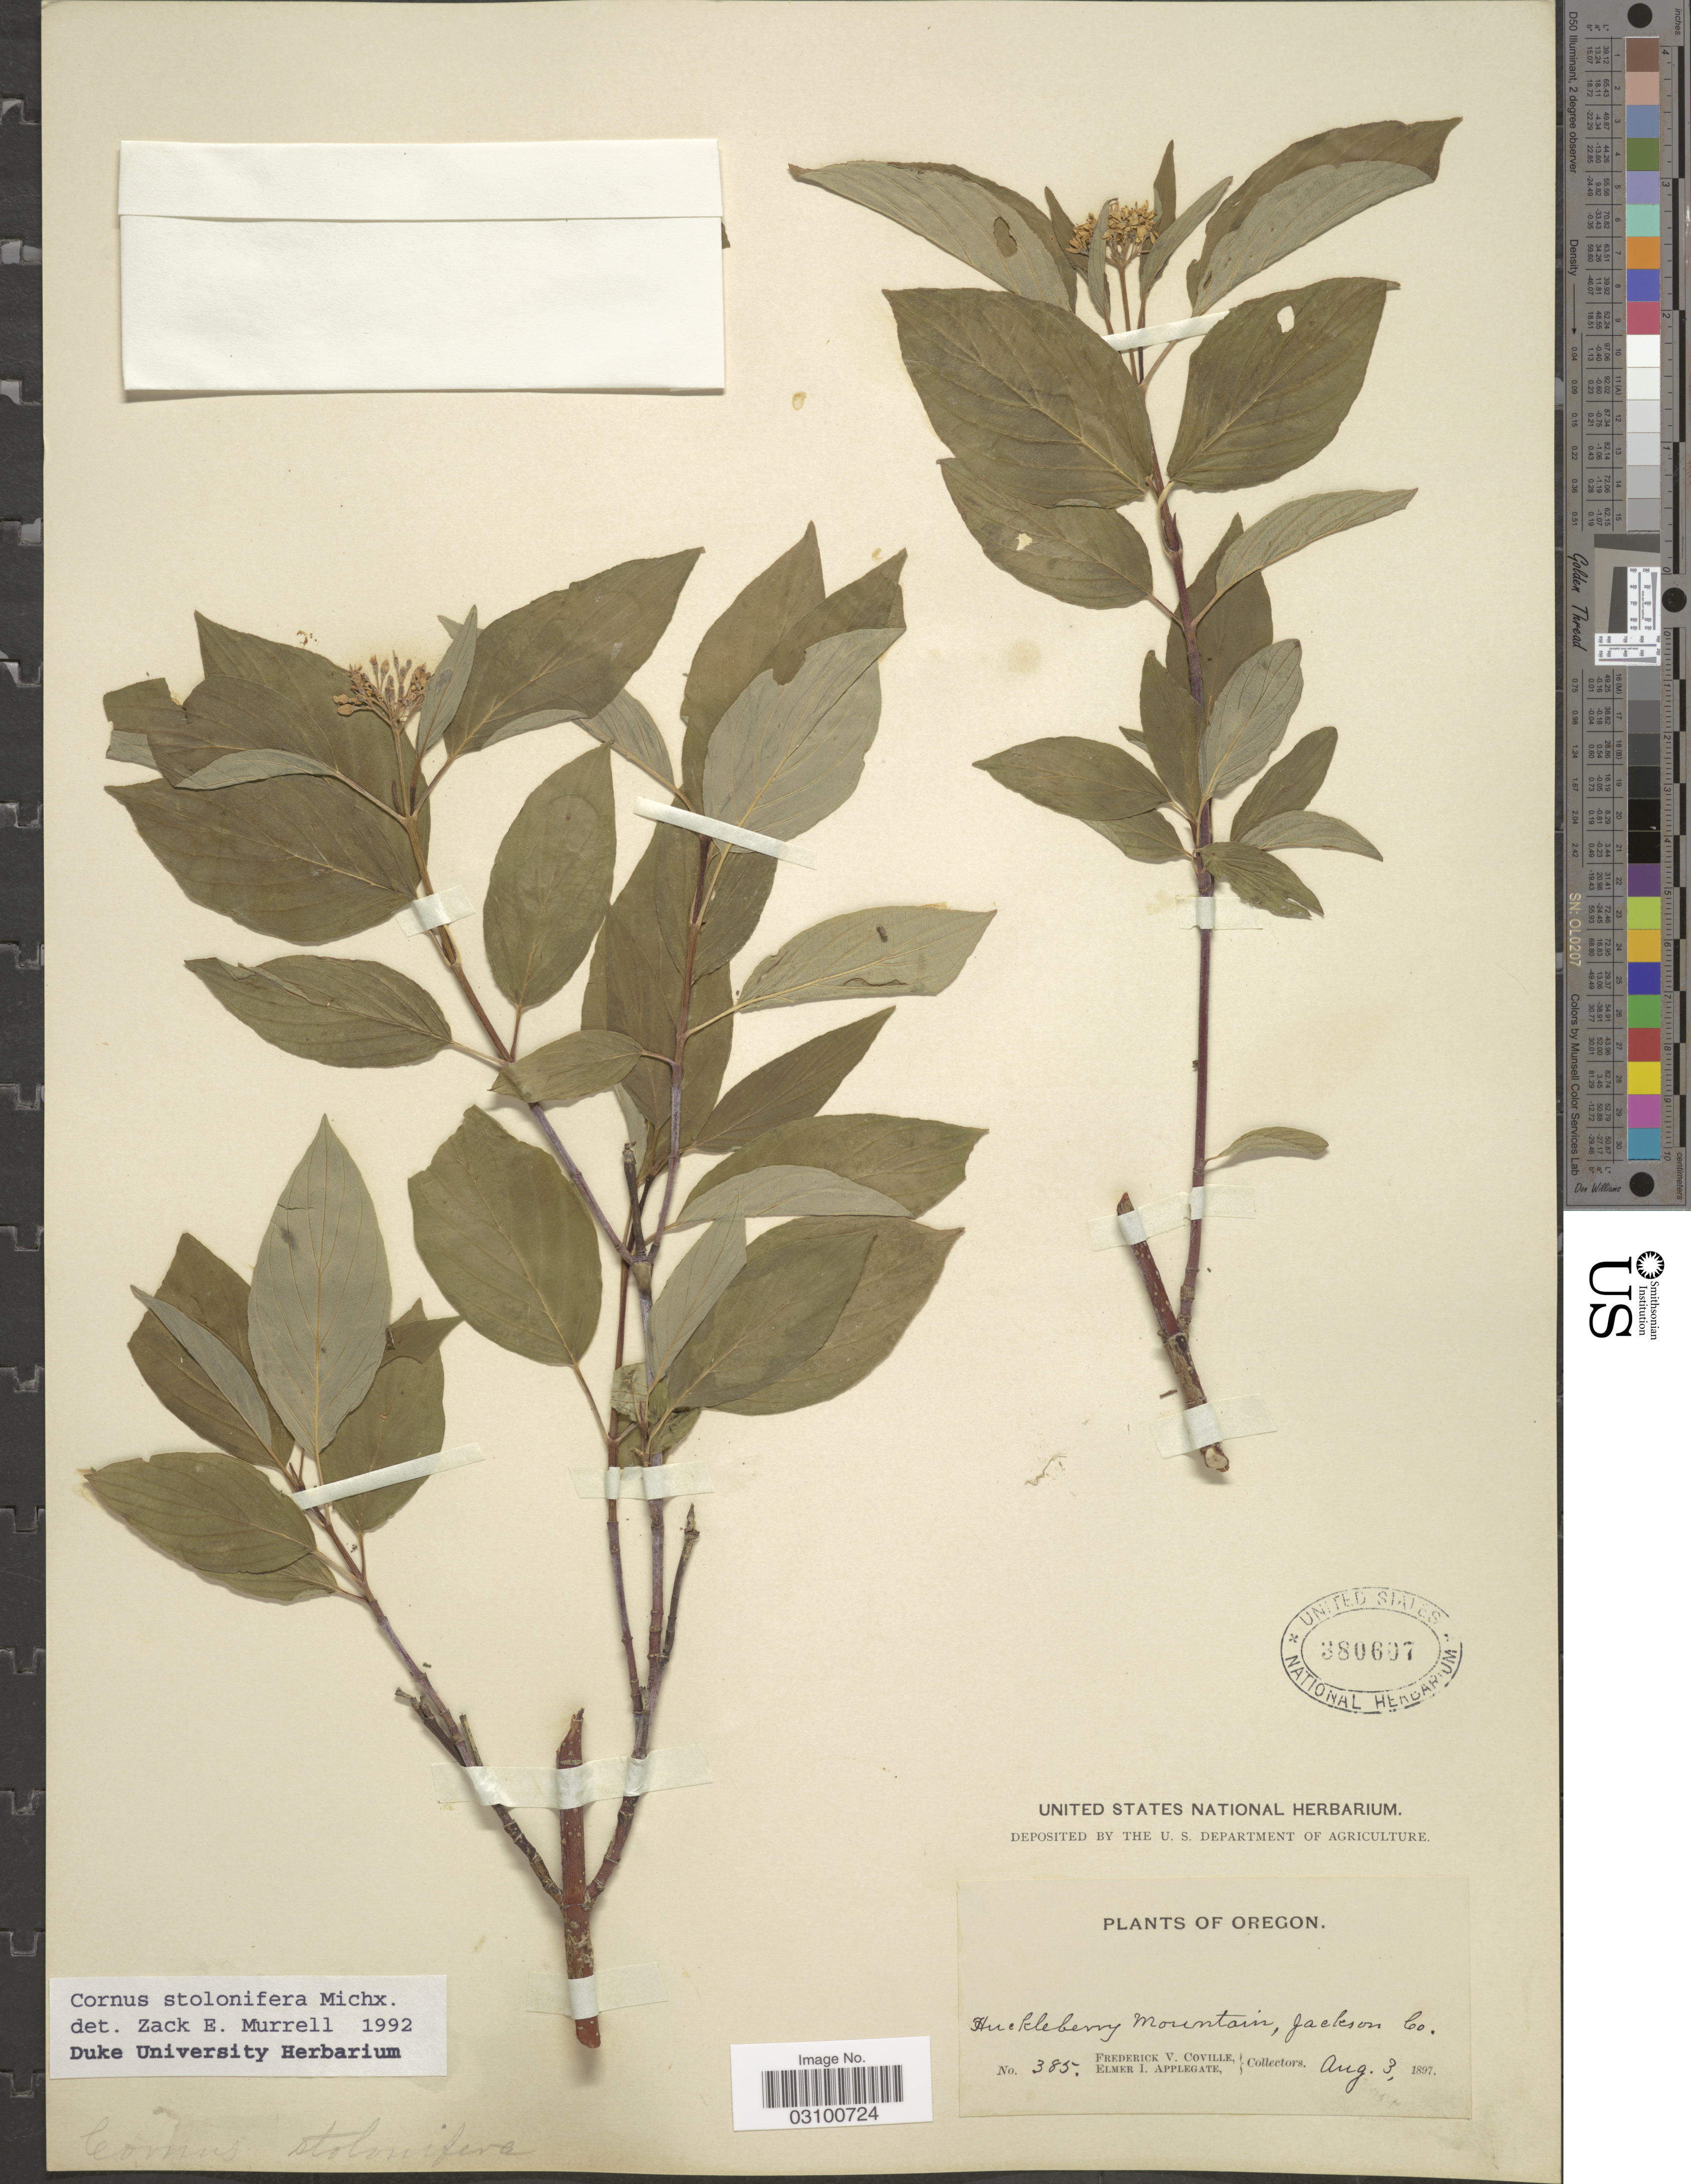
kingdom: Plantae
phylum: Tracheophyta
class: Magnoliopsida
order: Cornales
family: Cornaceae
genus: Cornus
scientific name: Cornus sericea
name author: L.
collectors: F. V. Coville & E. I. Applegate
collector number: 385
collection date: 1897-08-03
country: United States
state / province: Oregon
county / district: Jackson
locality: Huckleberry Mountain, Jackson Co.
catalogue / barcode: US 380607